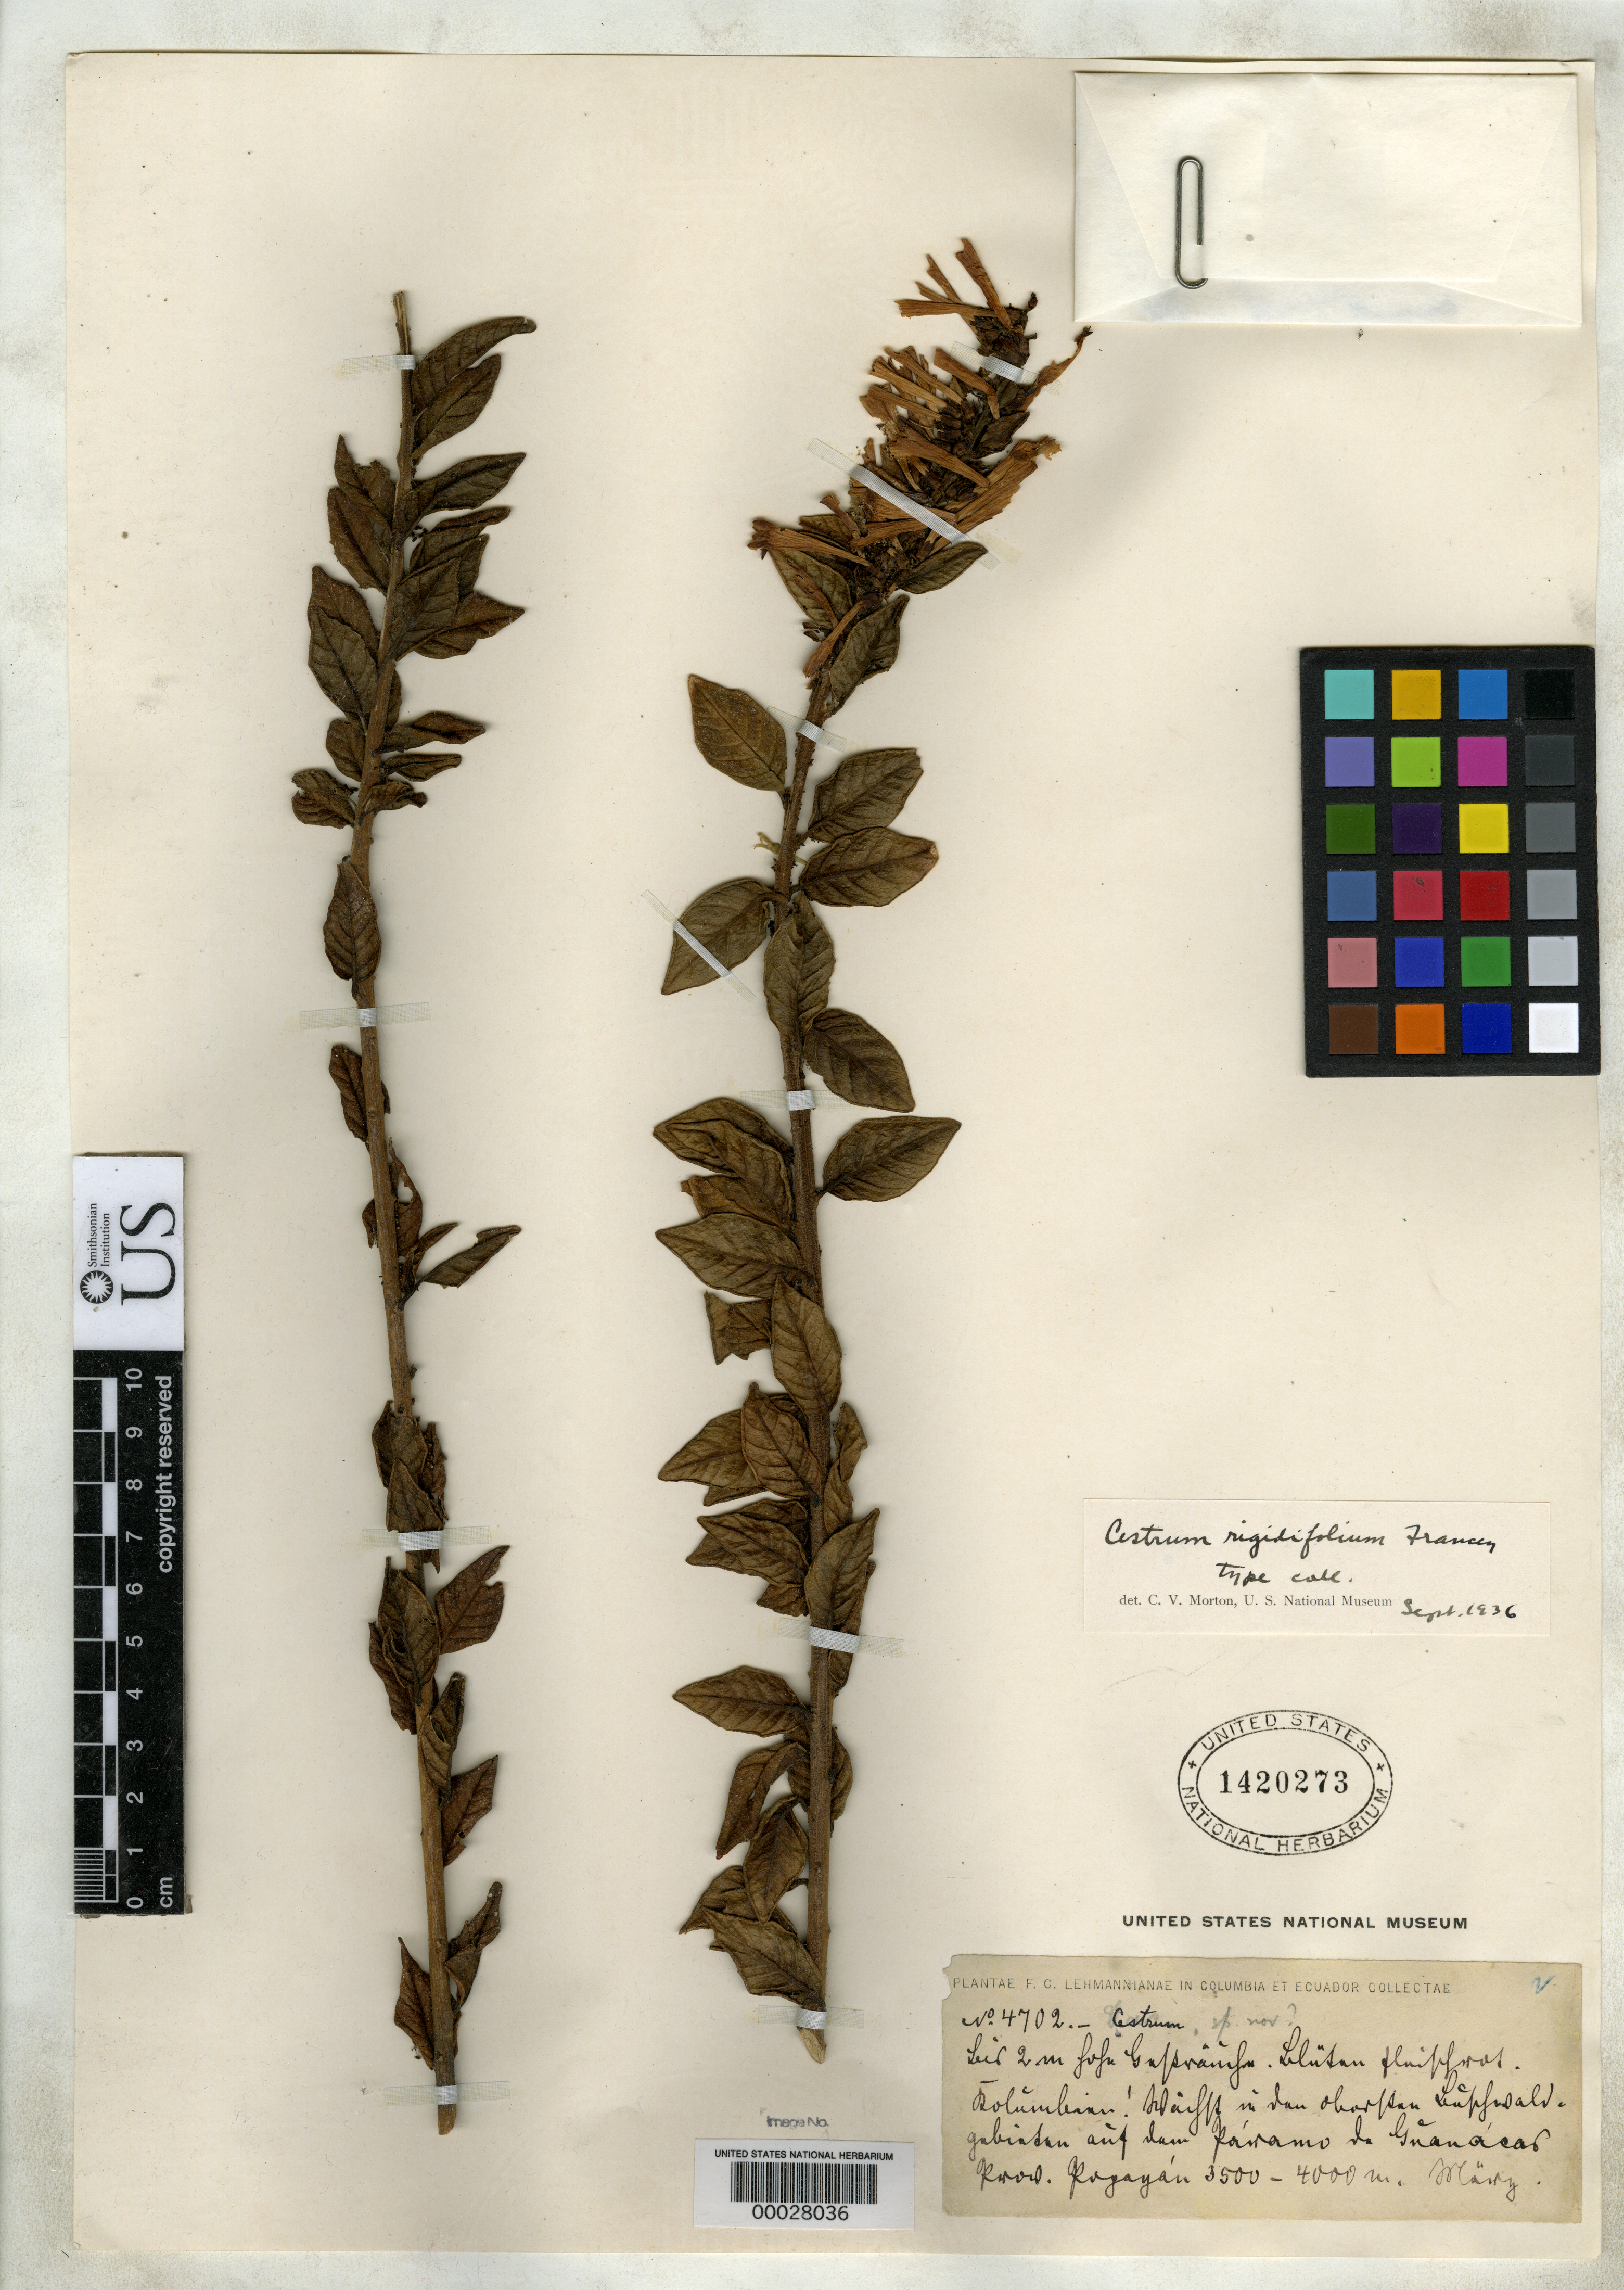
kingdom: Plantae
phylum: Tracheophyta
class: Magnoliopsida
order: Solanales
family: Solanaceae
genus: Cestrum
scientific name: Cestrum rigidifolium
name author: Francey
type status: Isosyntype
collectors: F. C. Lehmann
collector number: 4702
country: Colombia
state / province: Cauca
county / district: Popayan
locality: Paramo de Guanacos.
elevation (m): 3500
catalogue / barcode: US 1420273